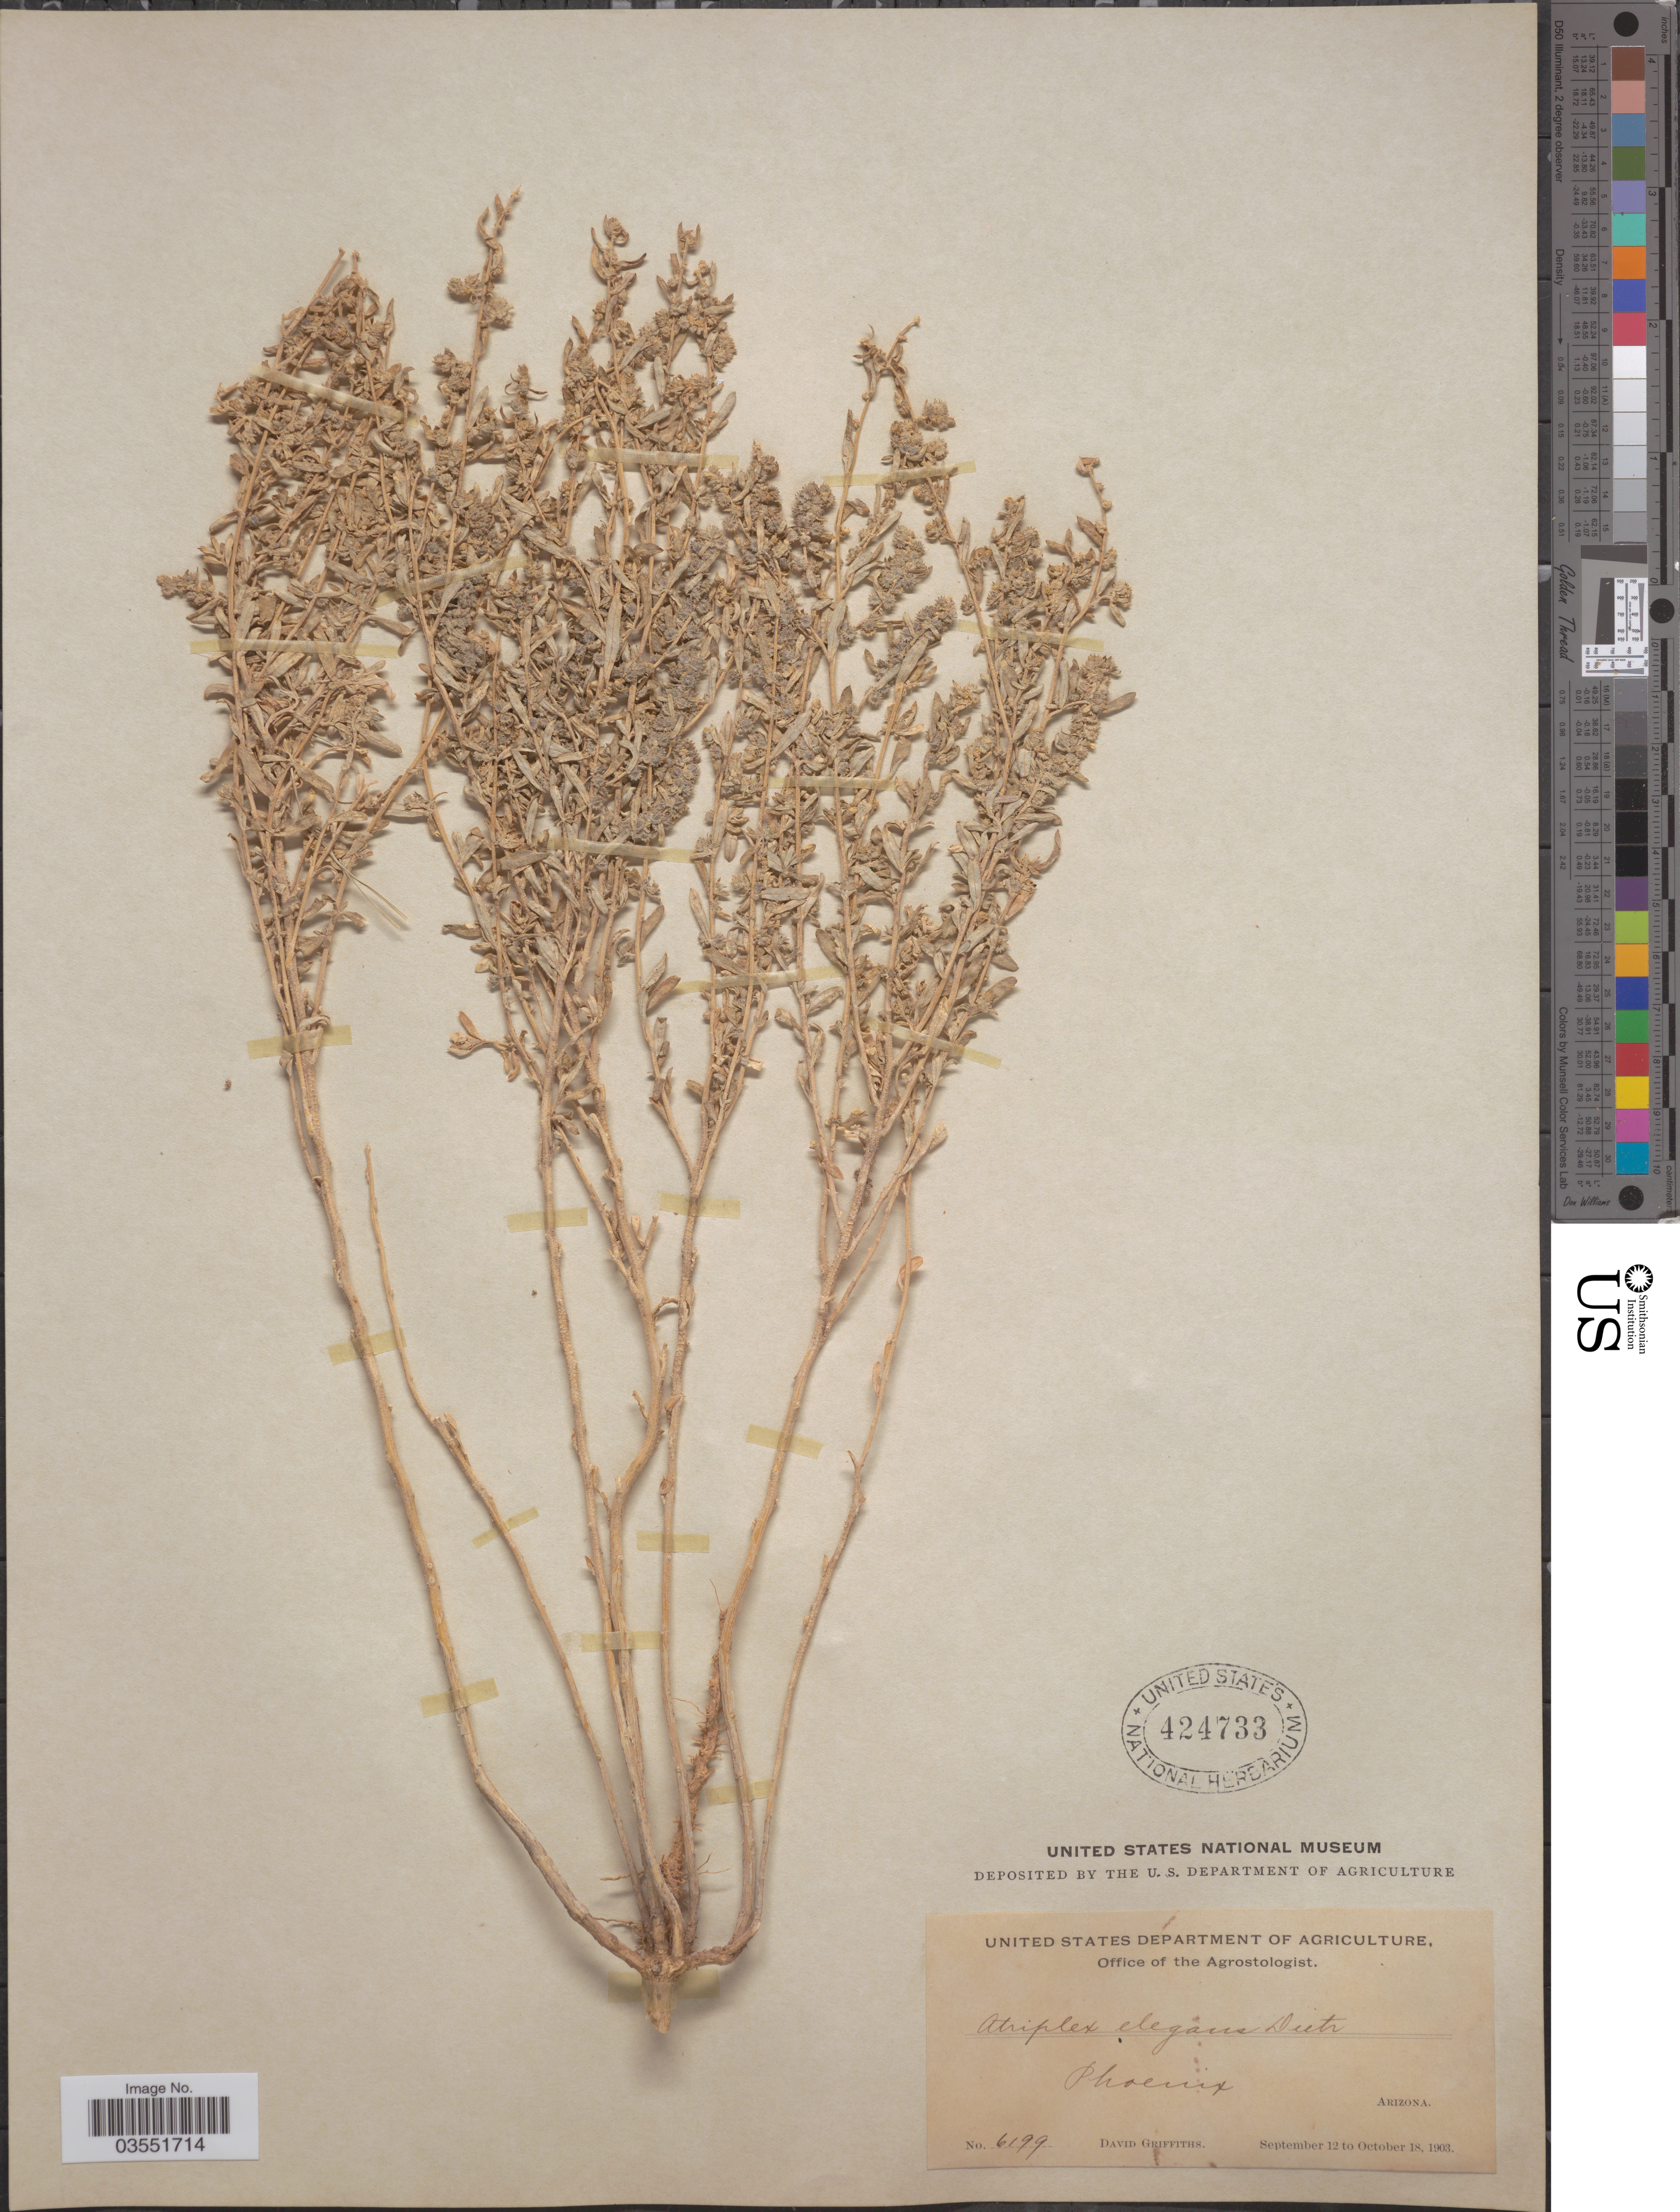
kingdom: Plantae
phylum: Tracheophyta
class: Magnoliopsida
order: Caryophyllales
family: Amaranthaceae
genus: Atriplex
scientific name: Atriplex elegans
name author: (Moq.) D. Dietr.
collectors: D. Griffiths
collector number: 6199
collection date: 1903-09-12/1903-10-18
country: United States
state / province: Arizona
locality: Phoenix.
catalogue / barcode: US 424733